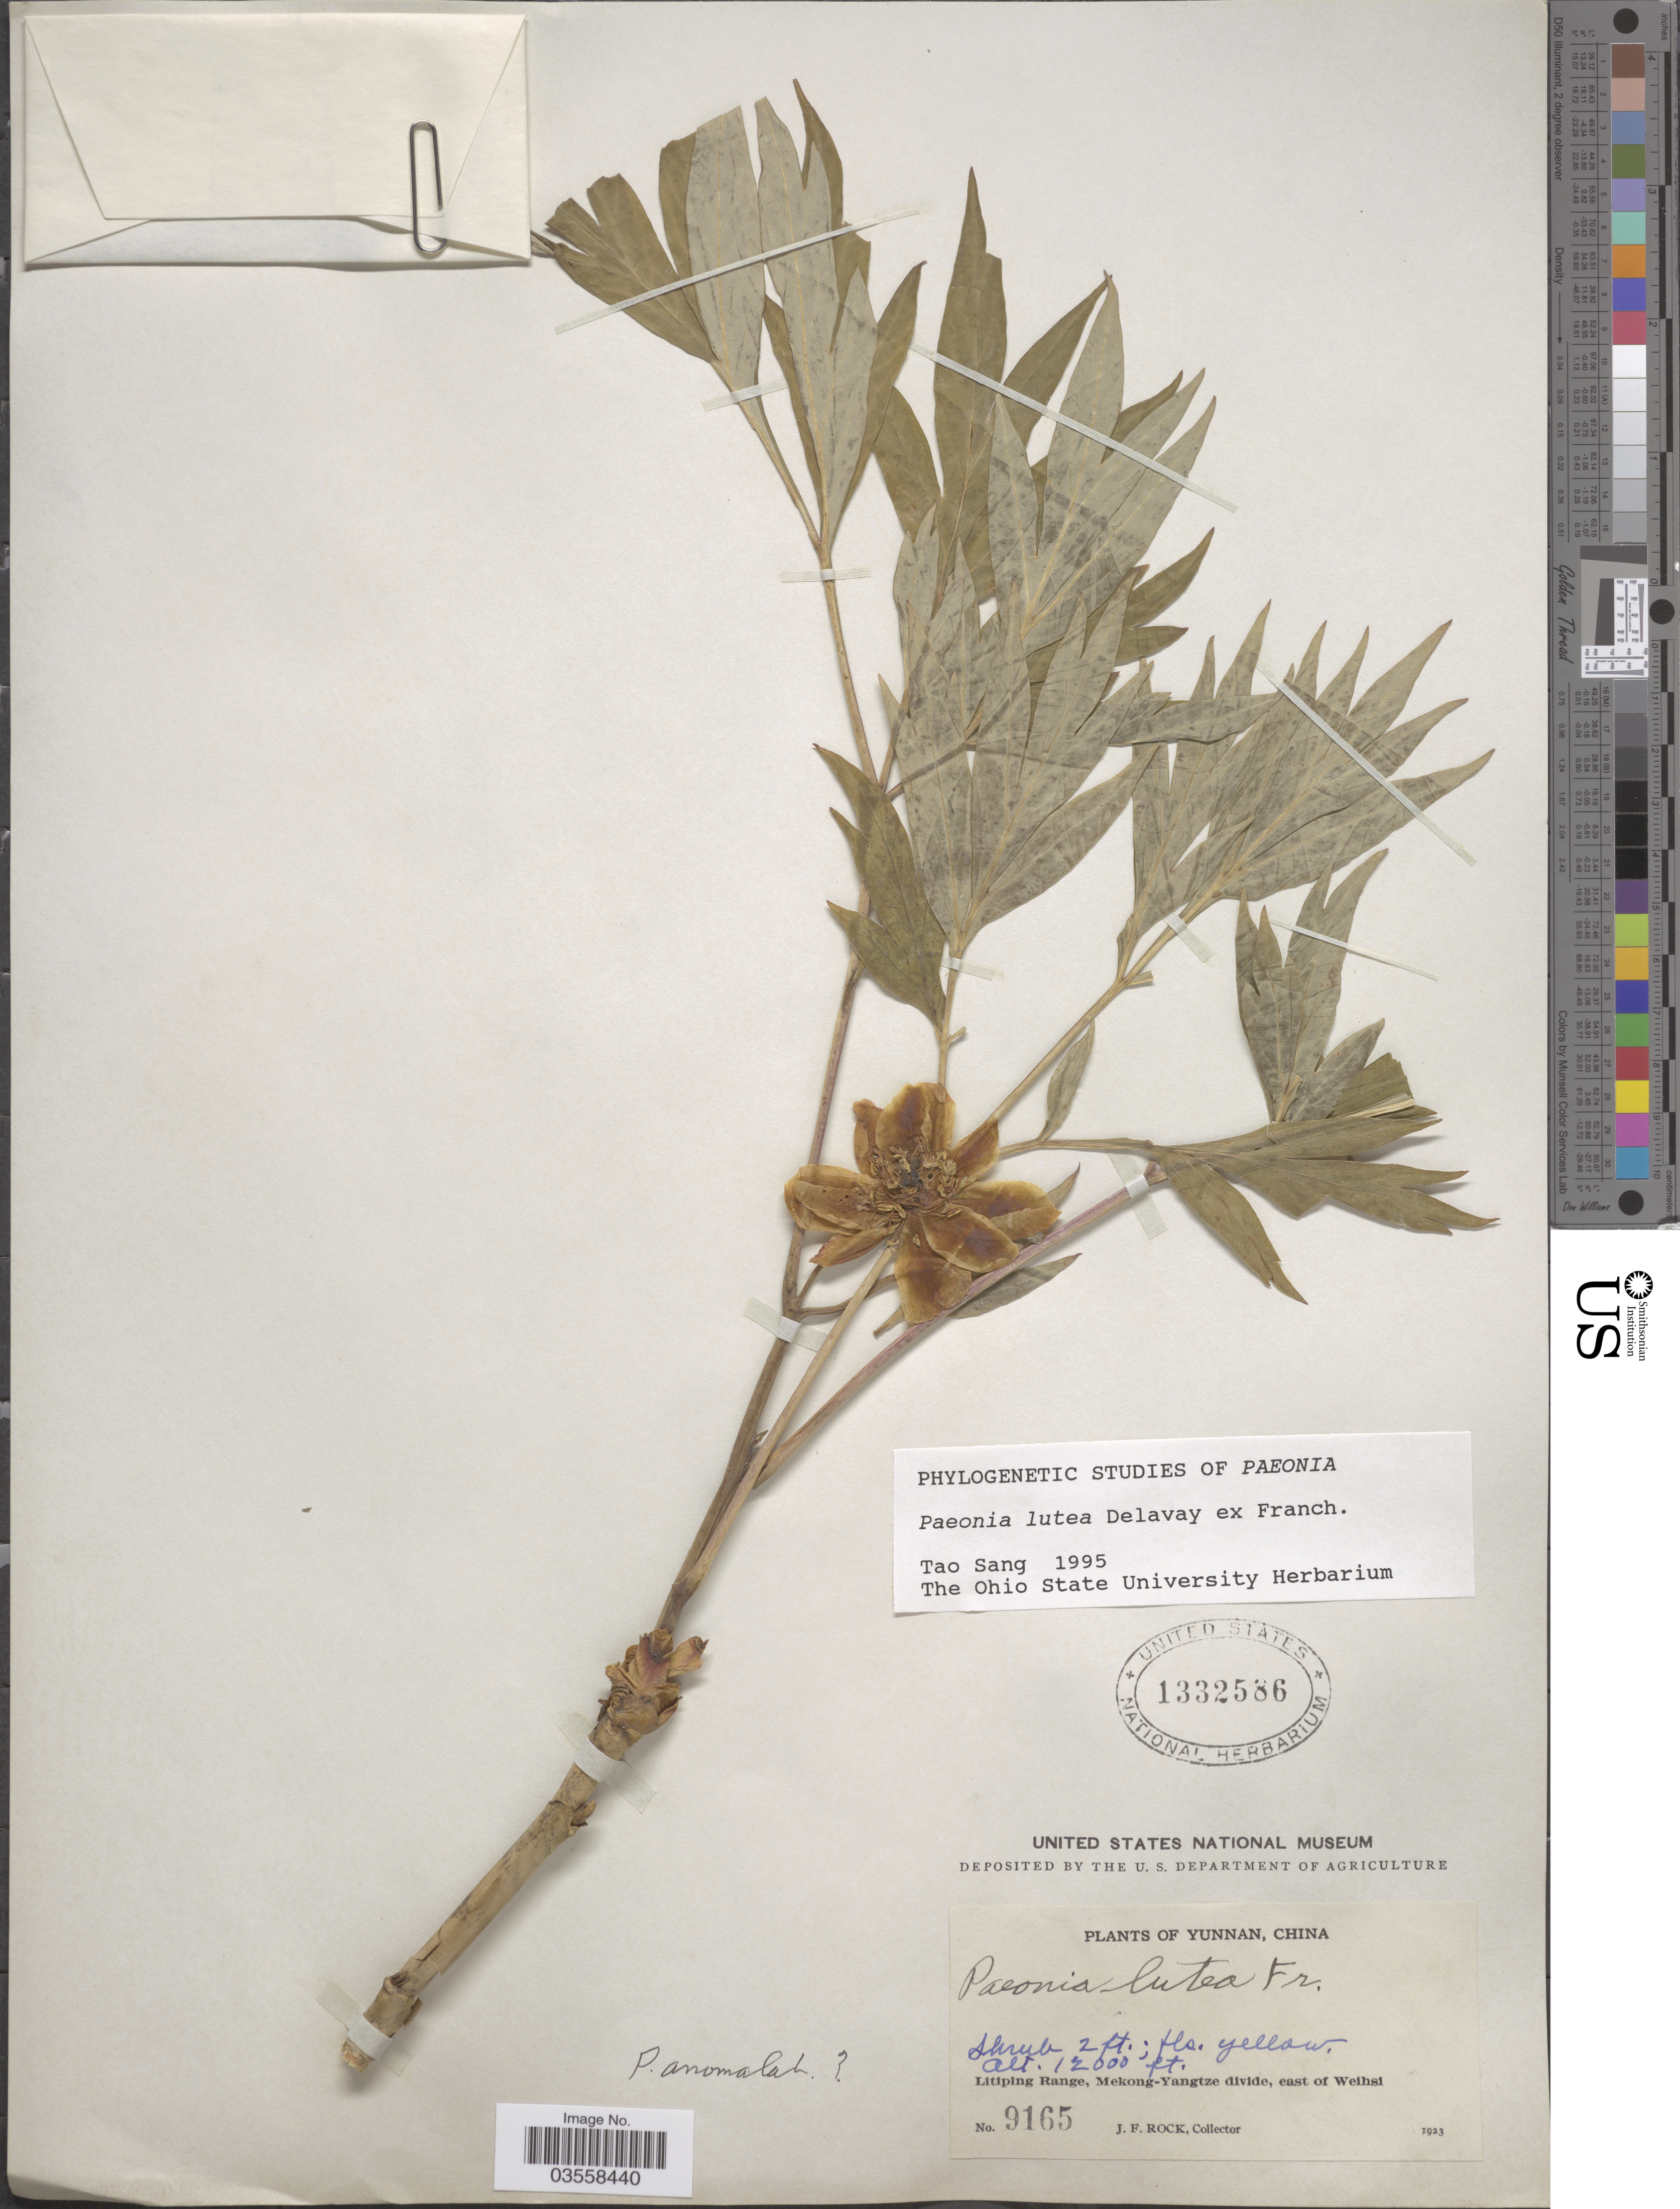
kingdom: Plantae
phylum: Tracheophyta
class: Magnoliopsida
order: Saxifragales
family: Paeoniaceae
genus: Paeonia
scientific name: Paeonia delavayi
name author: Franch.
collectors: J. Rock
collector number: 9165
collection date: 1923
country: China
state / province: Yunnan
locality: Litiping Range, Mekong-Yangtze divide, east of Weihsi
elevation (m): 3658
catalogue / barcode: US 1332586